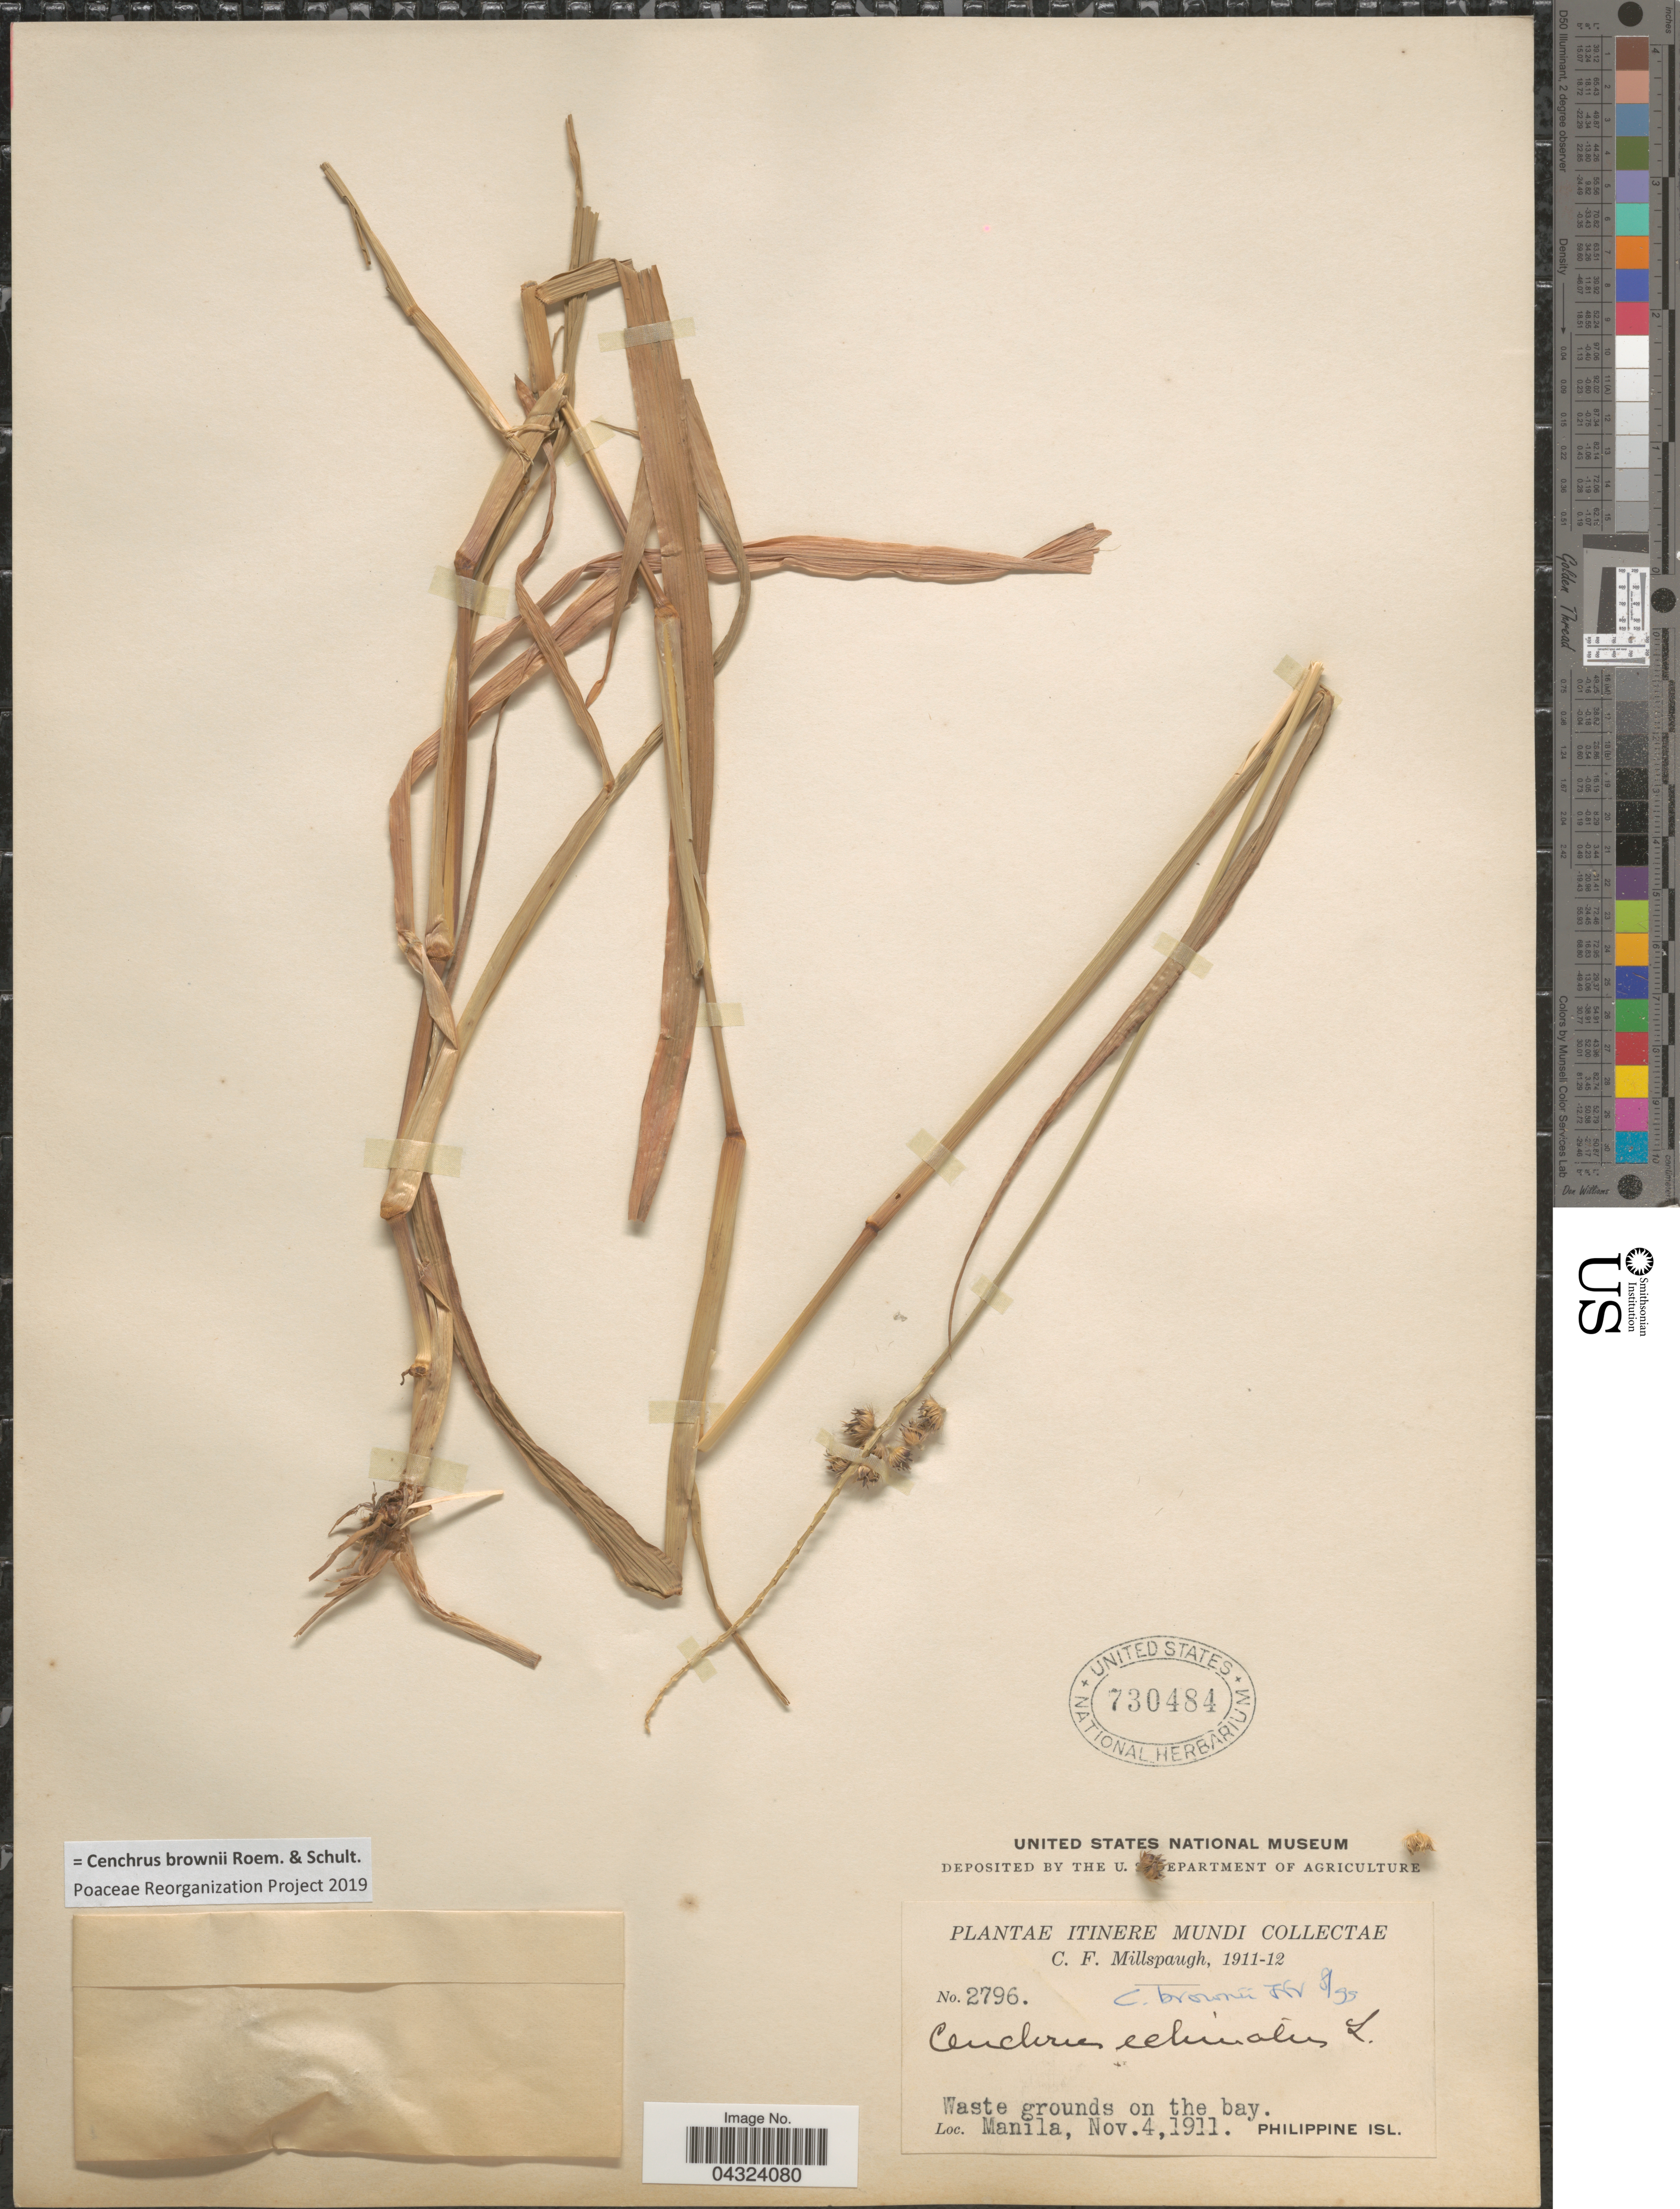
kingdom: Plantae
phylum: Tracheophyta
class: Liliopsida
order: Poales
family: Poaceae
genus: Cenchrus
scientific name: Cenchrus brownii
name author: Roem. & Schult.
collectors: C. F. Millspaugh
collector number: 2796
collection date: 1911-11-04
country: Philippines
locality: Manila.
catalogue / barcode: US 730484